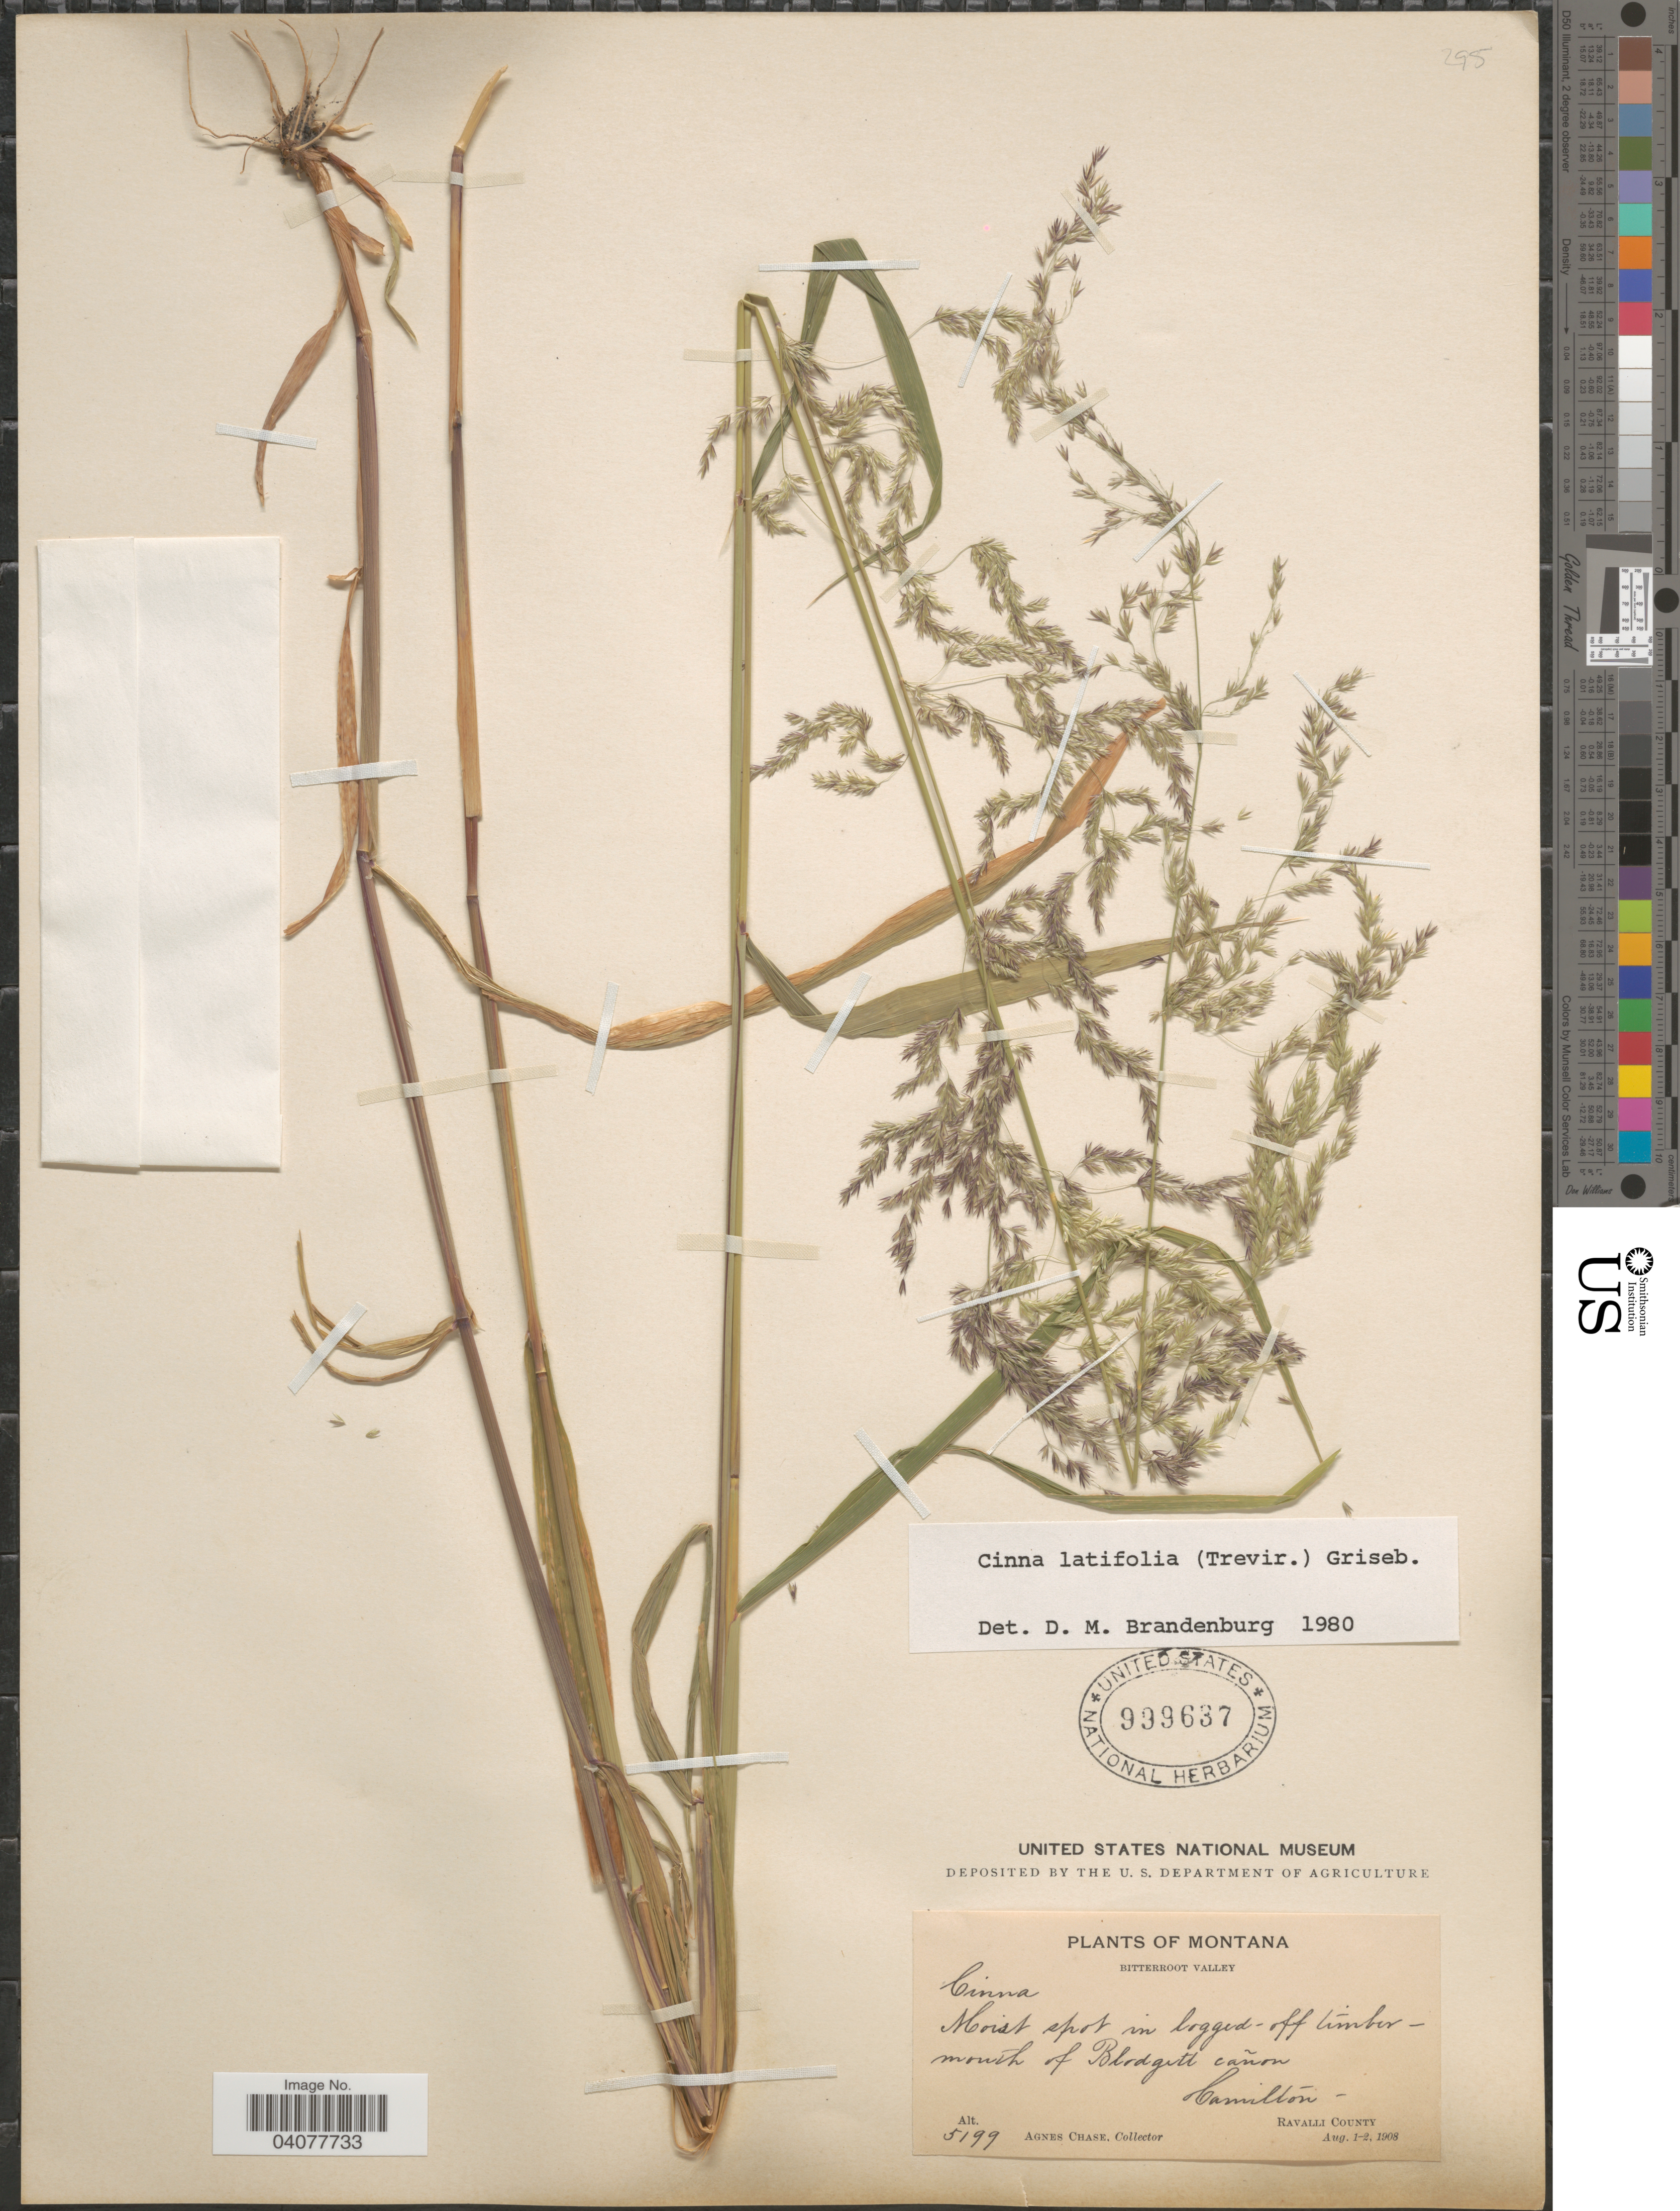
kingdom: Plantae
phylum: Tracheophyta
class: Liliopsida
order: Poales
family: Poaceae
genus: Cinna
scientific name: Cinna latifolia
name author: (Trevir. ex Goeppert) Griseb.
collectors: A. Chase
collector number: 5199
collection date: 1908-08-01/1908-08-02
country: United States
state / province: Montana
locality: Bitterroot Valley. Moist spot in logged-off timber- mouth of Blodgett cañon. Camilton. Ravalli County.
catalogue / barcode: US 999637